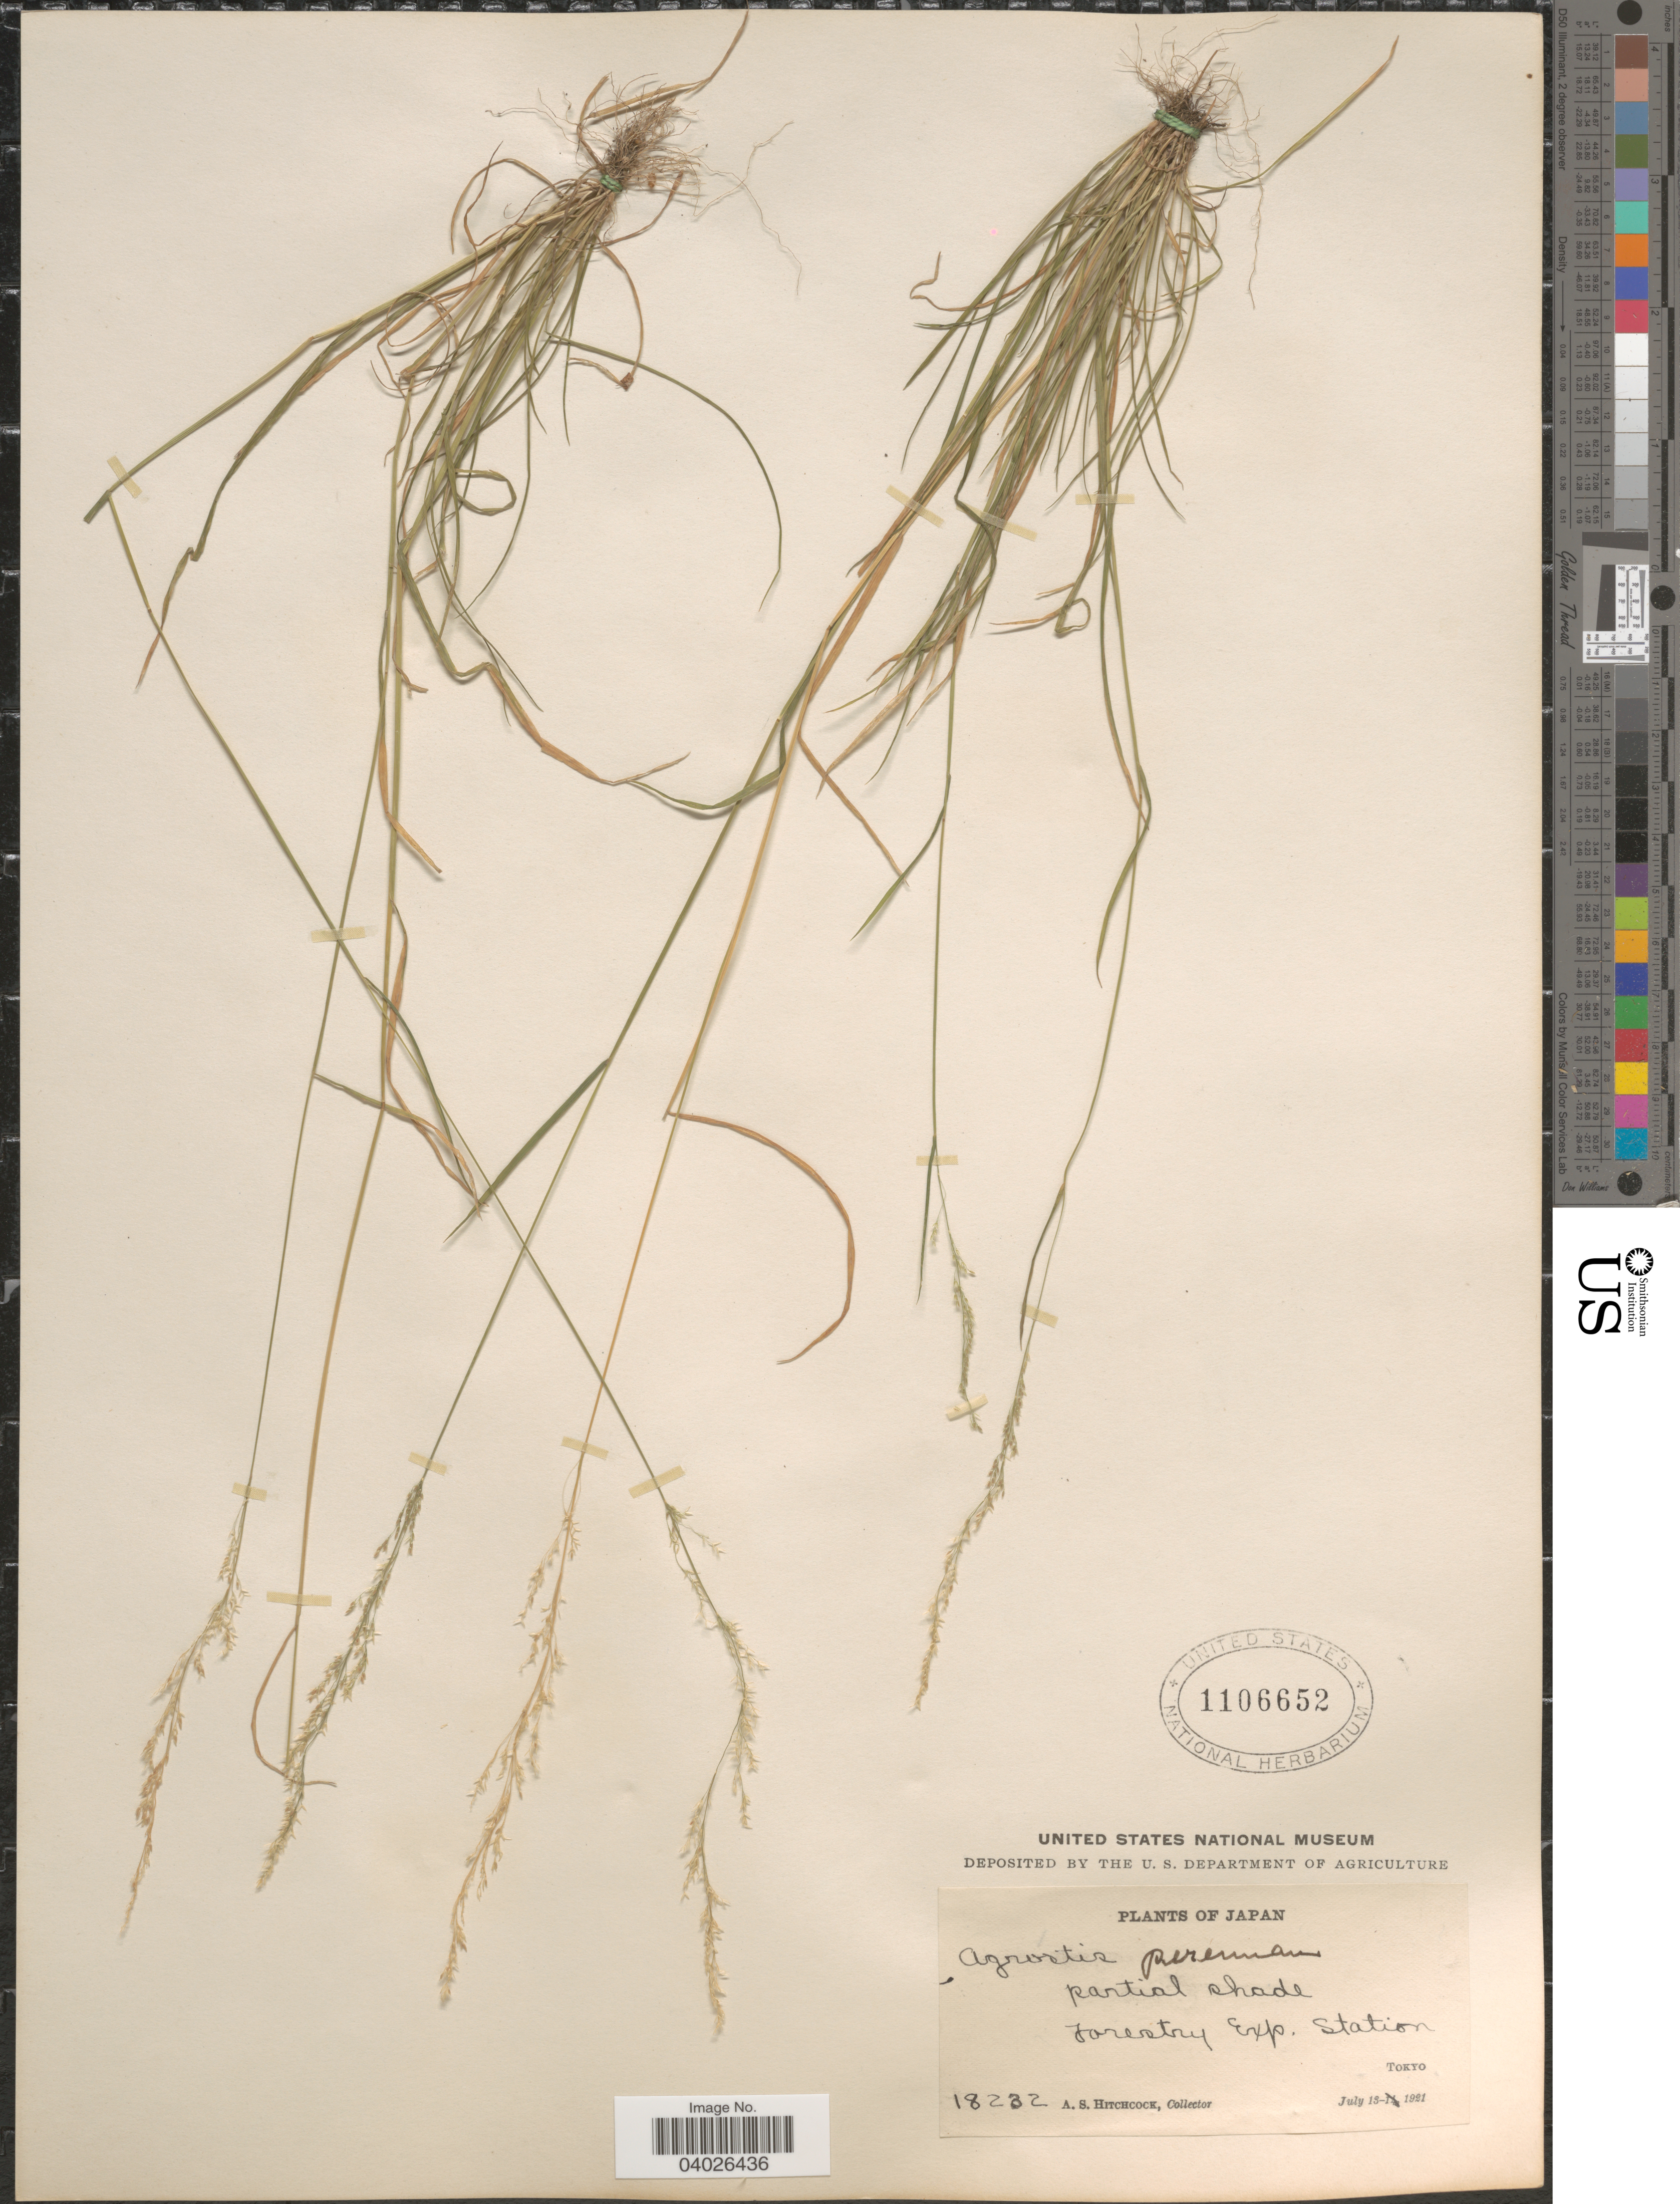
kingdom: Plantae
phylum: Tracheophyta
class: Liliopsida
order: Poales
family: Poaceae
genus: Agrostis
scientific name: Agrostis perennans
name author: (Walter) Tuck.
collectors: A. S. Hitchcock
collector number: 18232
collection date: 1921-07-13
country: Japan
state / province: Tokyo, Federal City of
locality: Forestry Exp. Station. Tokyo.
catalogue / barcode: US 1106652